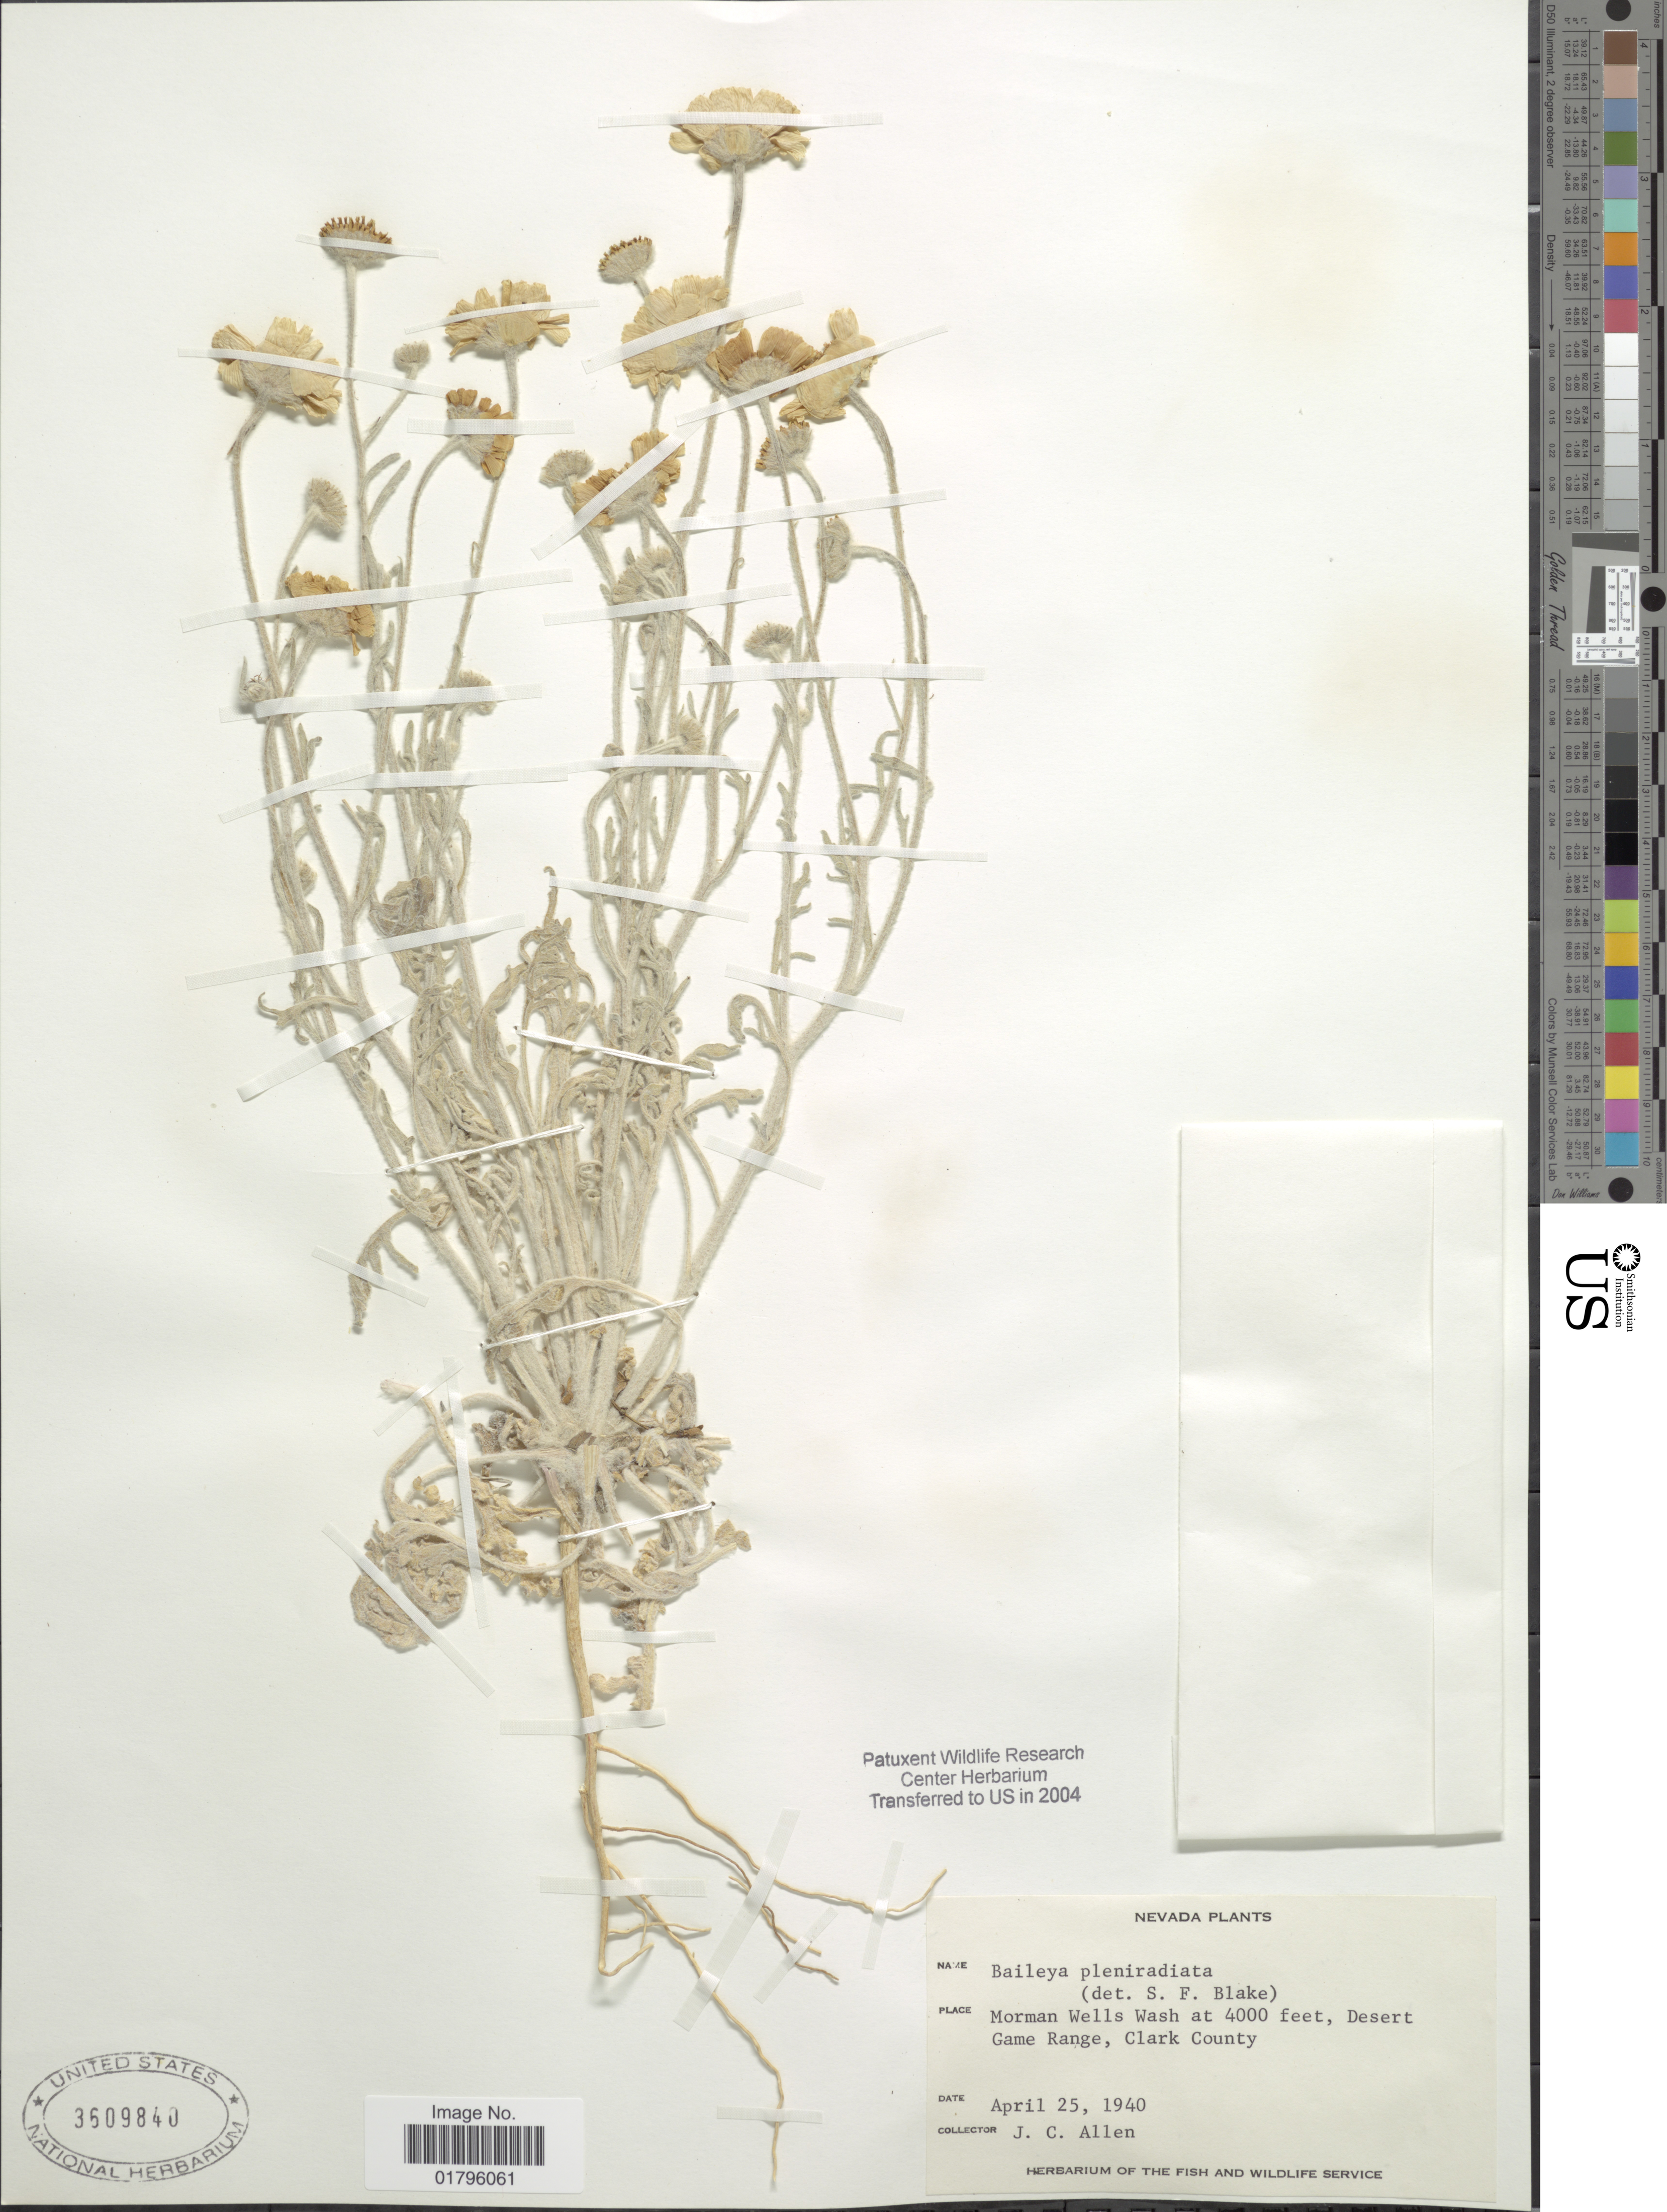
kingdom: Plantae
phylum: Tracheophyta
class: Magnoliopsida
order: Asterales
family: Asteraceae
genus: Baileya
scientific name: Baileya pleniradiata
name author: Harv. & A. Gray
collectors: J. C. Allen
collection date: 1940-04-25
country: United States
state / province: Nevada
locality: Morman Wells Wash, Desert Game Range, Clark County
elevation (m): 1219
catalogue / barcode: US 3609840